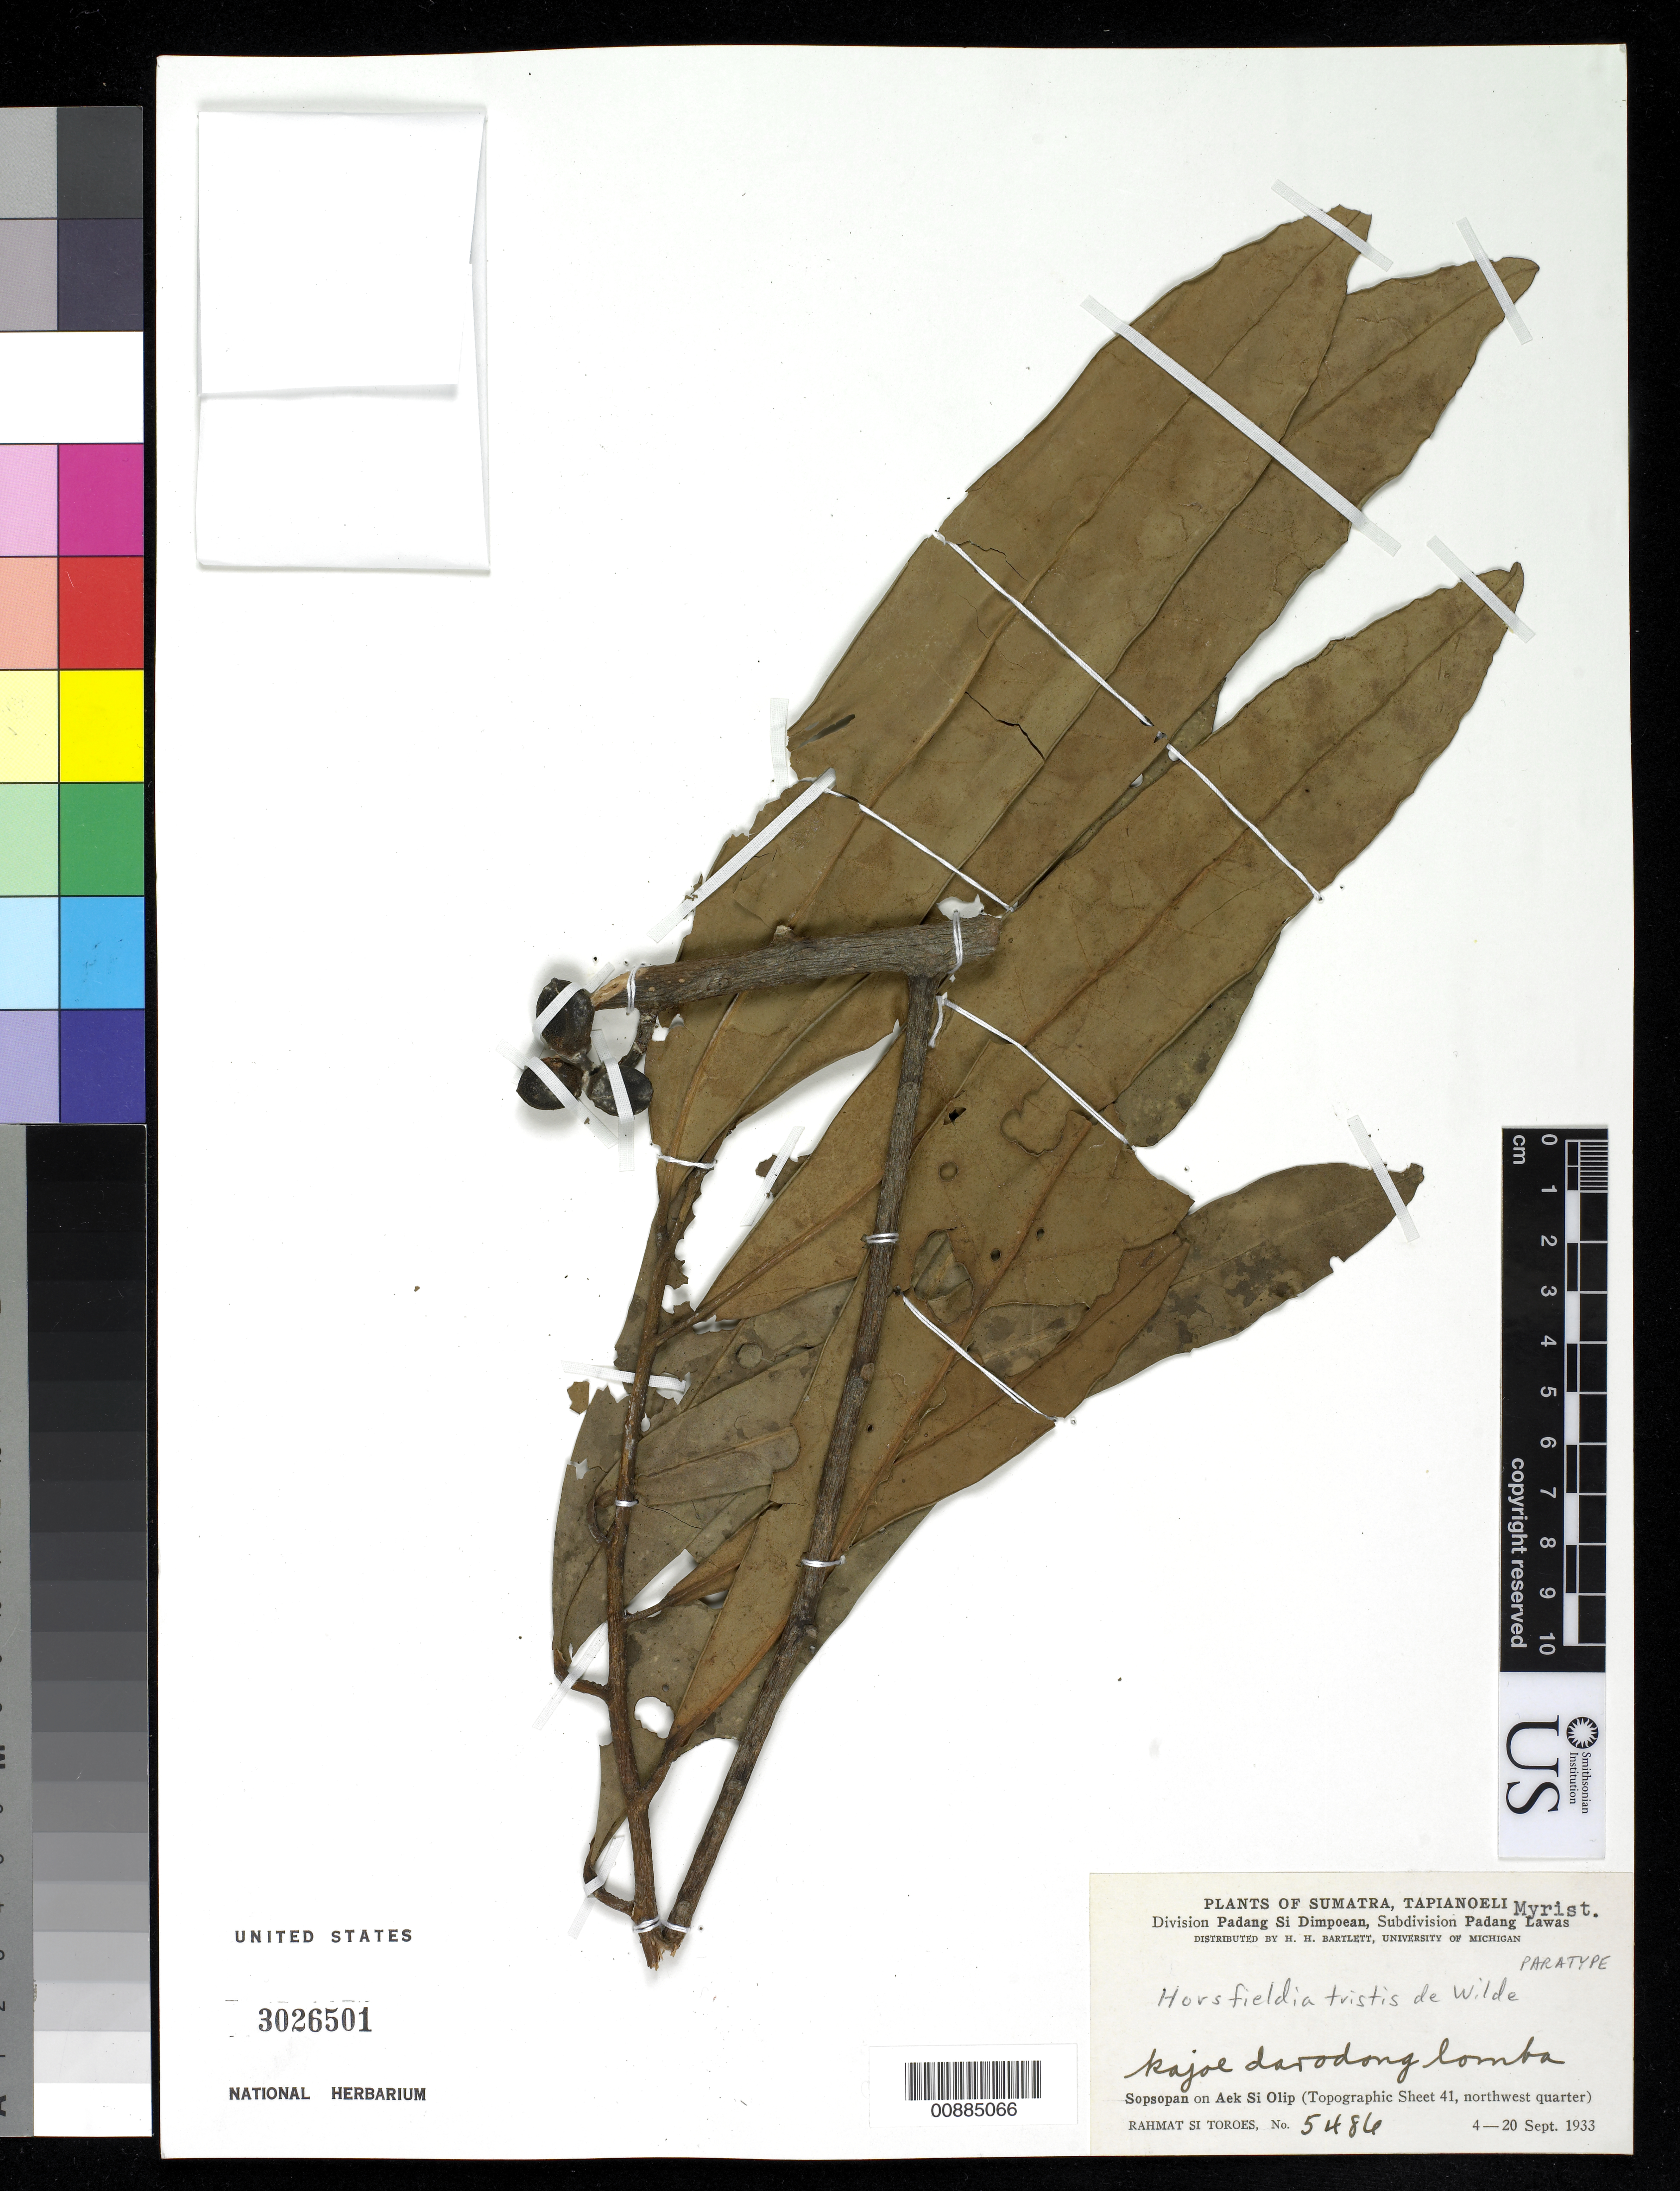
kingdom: Plantae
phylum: Tracheophyta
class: Magnoliopsida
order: Magnoliales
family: Myristicaceae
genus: Horsfieldia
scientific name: Horsfieldia tristis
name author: W.J. de Wilde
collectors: Rahmat Si Boeea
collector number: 5486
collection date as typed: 04 Sep 1933 to 20 Sep 1933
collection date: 1933-09-04/1933-09-20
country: Indonesia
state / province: Sumatra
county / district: Sumatera Utara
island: Sumatra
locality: Sibloa (Tapianoeli). Division Padang Si Dimpoean, Subdivision Padang Lawas. Sopsopan on Aek Si Olip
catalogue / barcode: US 3026501